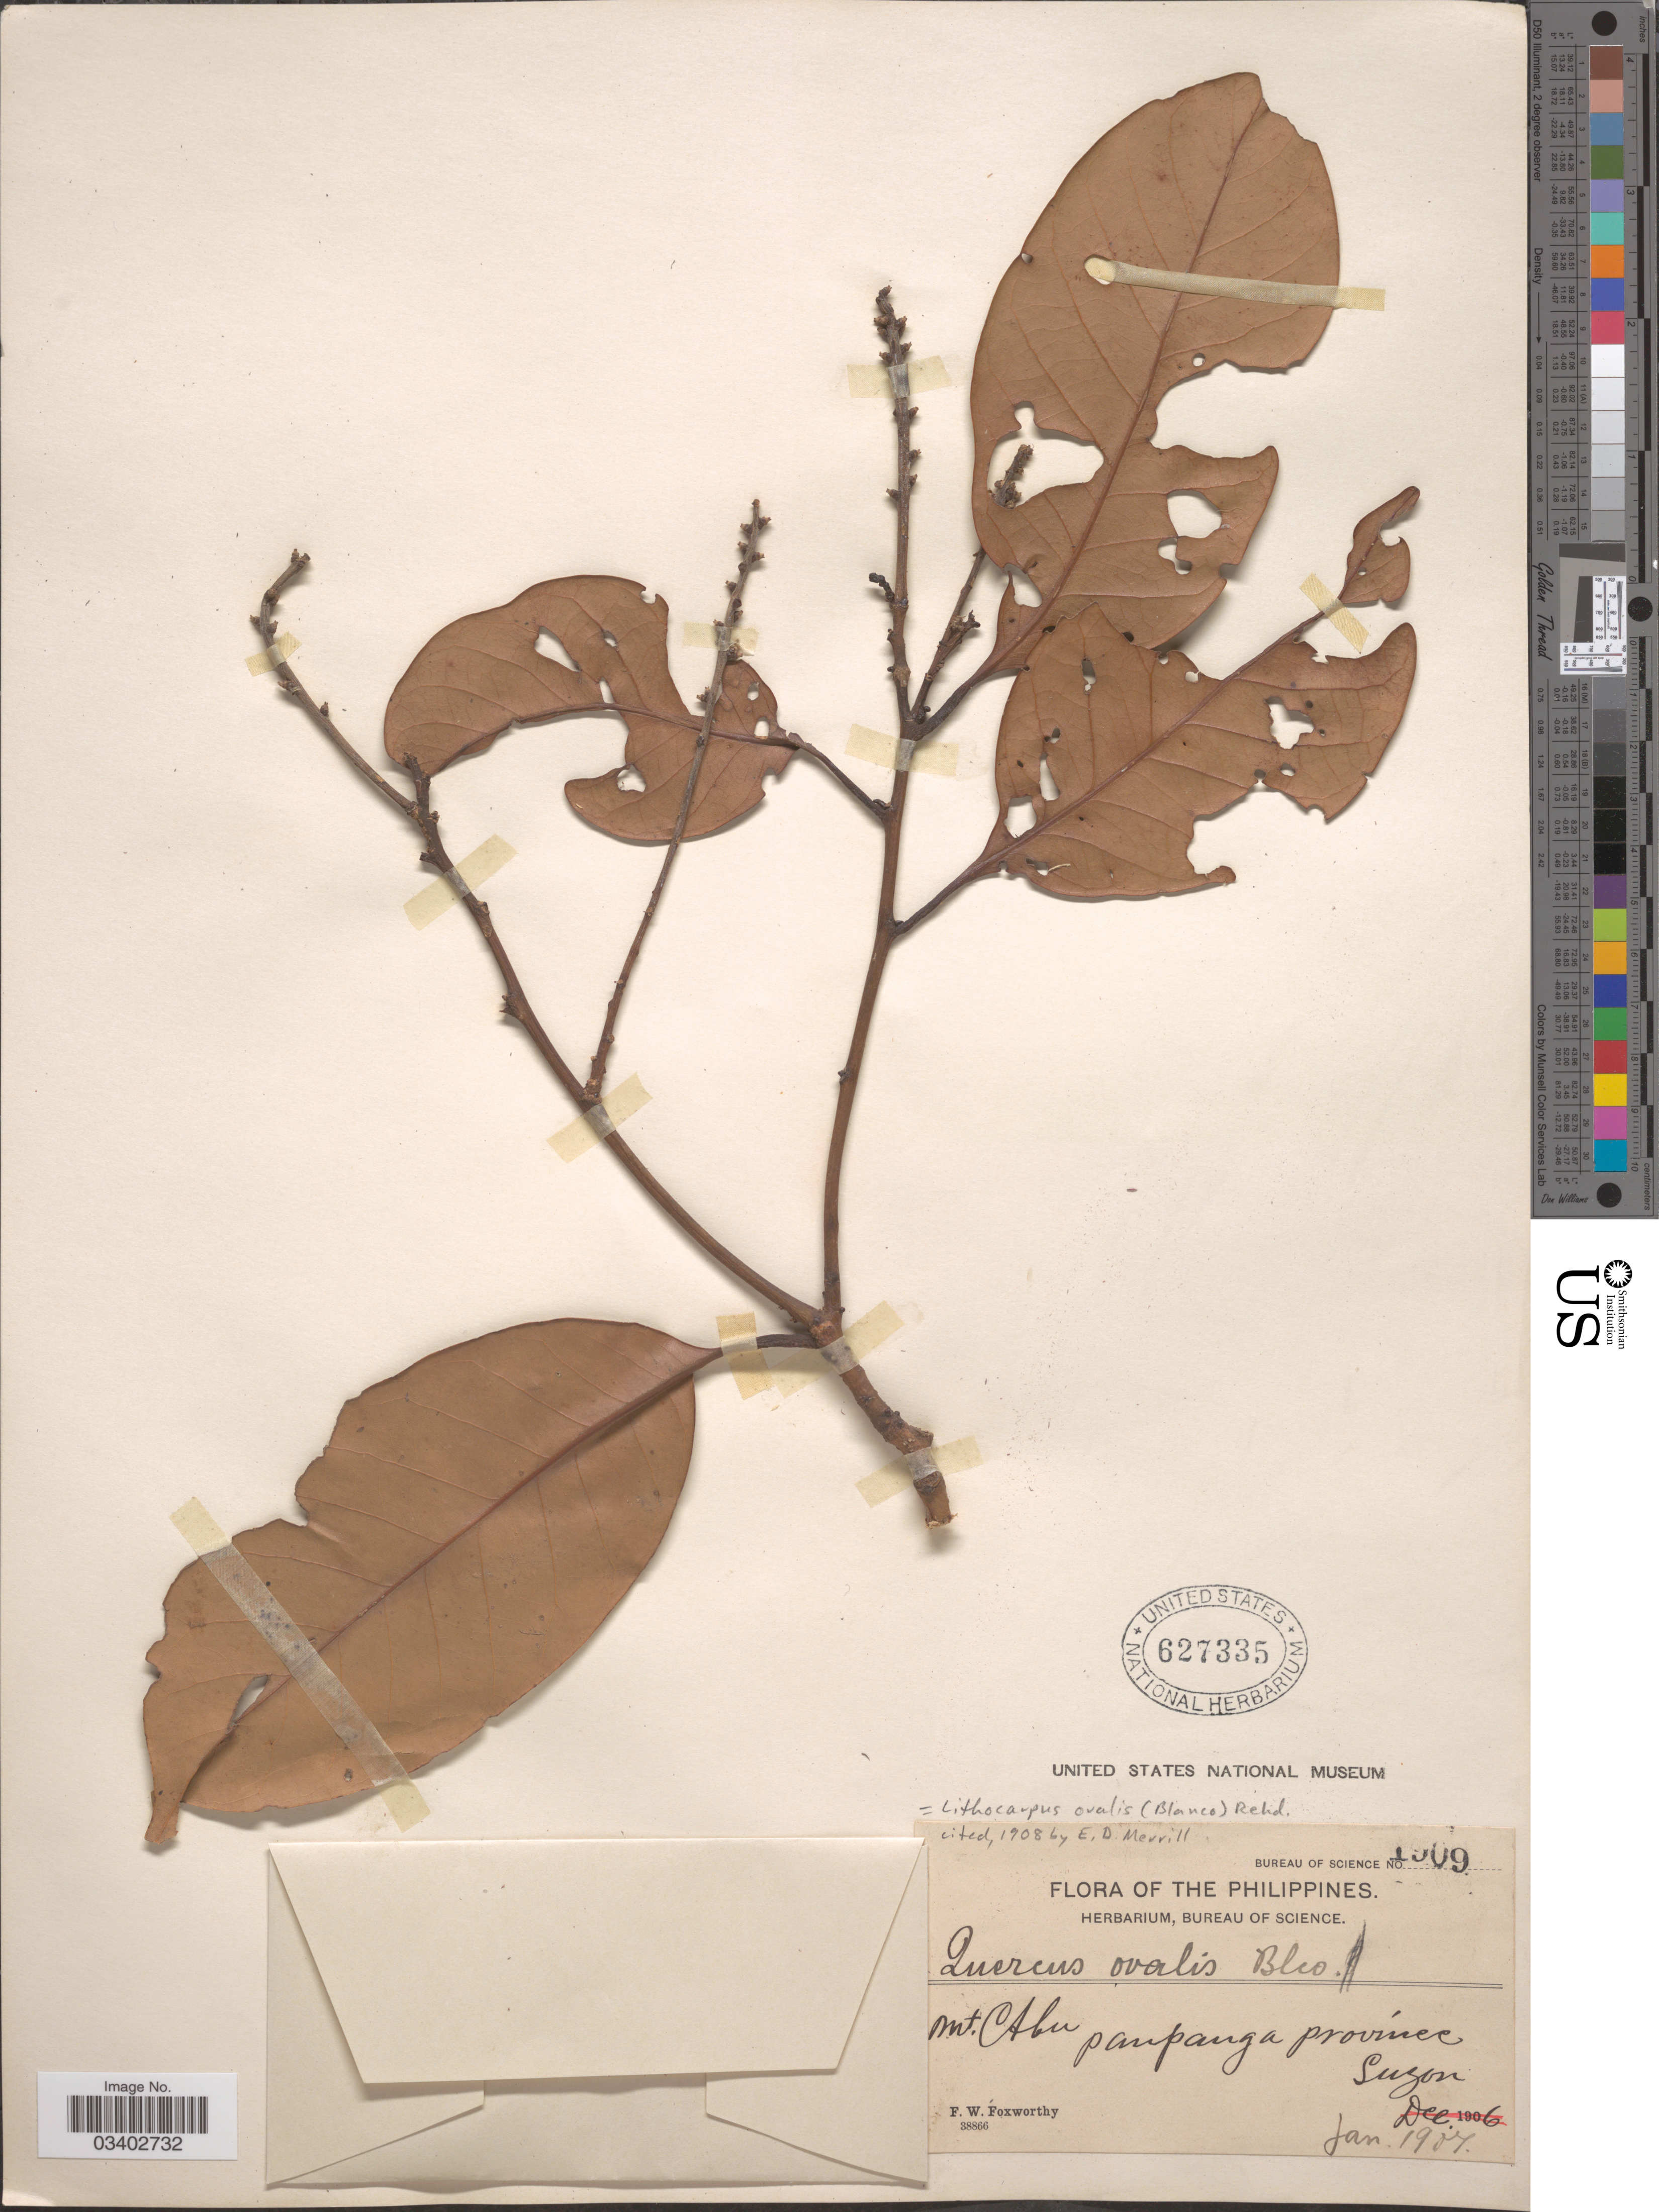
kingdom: Plantae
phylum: Tracheophyta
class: Magnoliopsida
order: Fagales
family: Fagaceae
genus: Lithocarpus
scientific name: Lithocarpus ovalis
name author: (Blanco) Rehder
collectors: F. W. Foxworthy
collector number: Bureau of Science 1909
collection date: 1907-01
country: Philippines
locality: Mt. Ctbu panpanga province, Luzon.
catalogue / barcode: US 627335